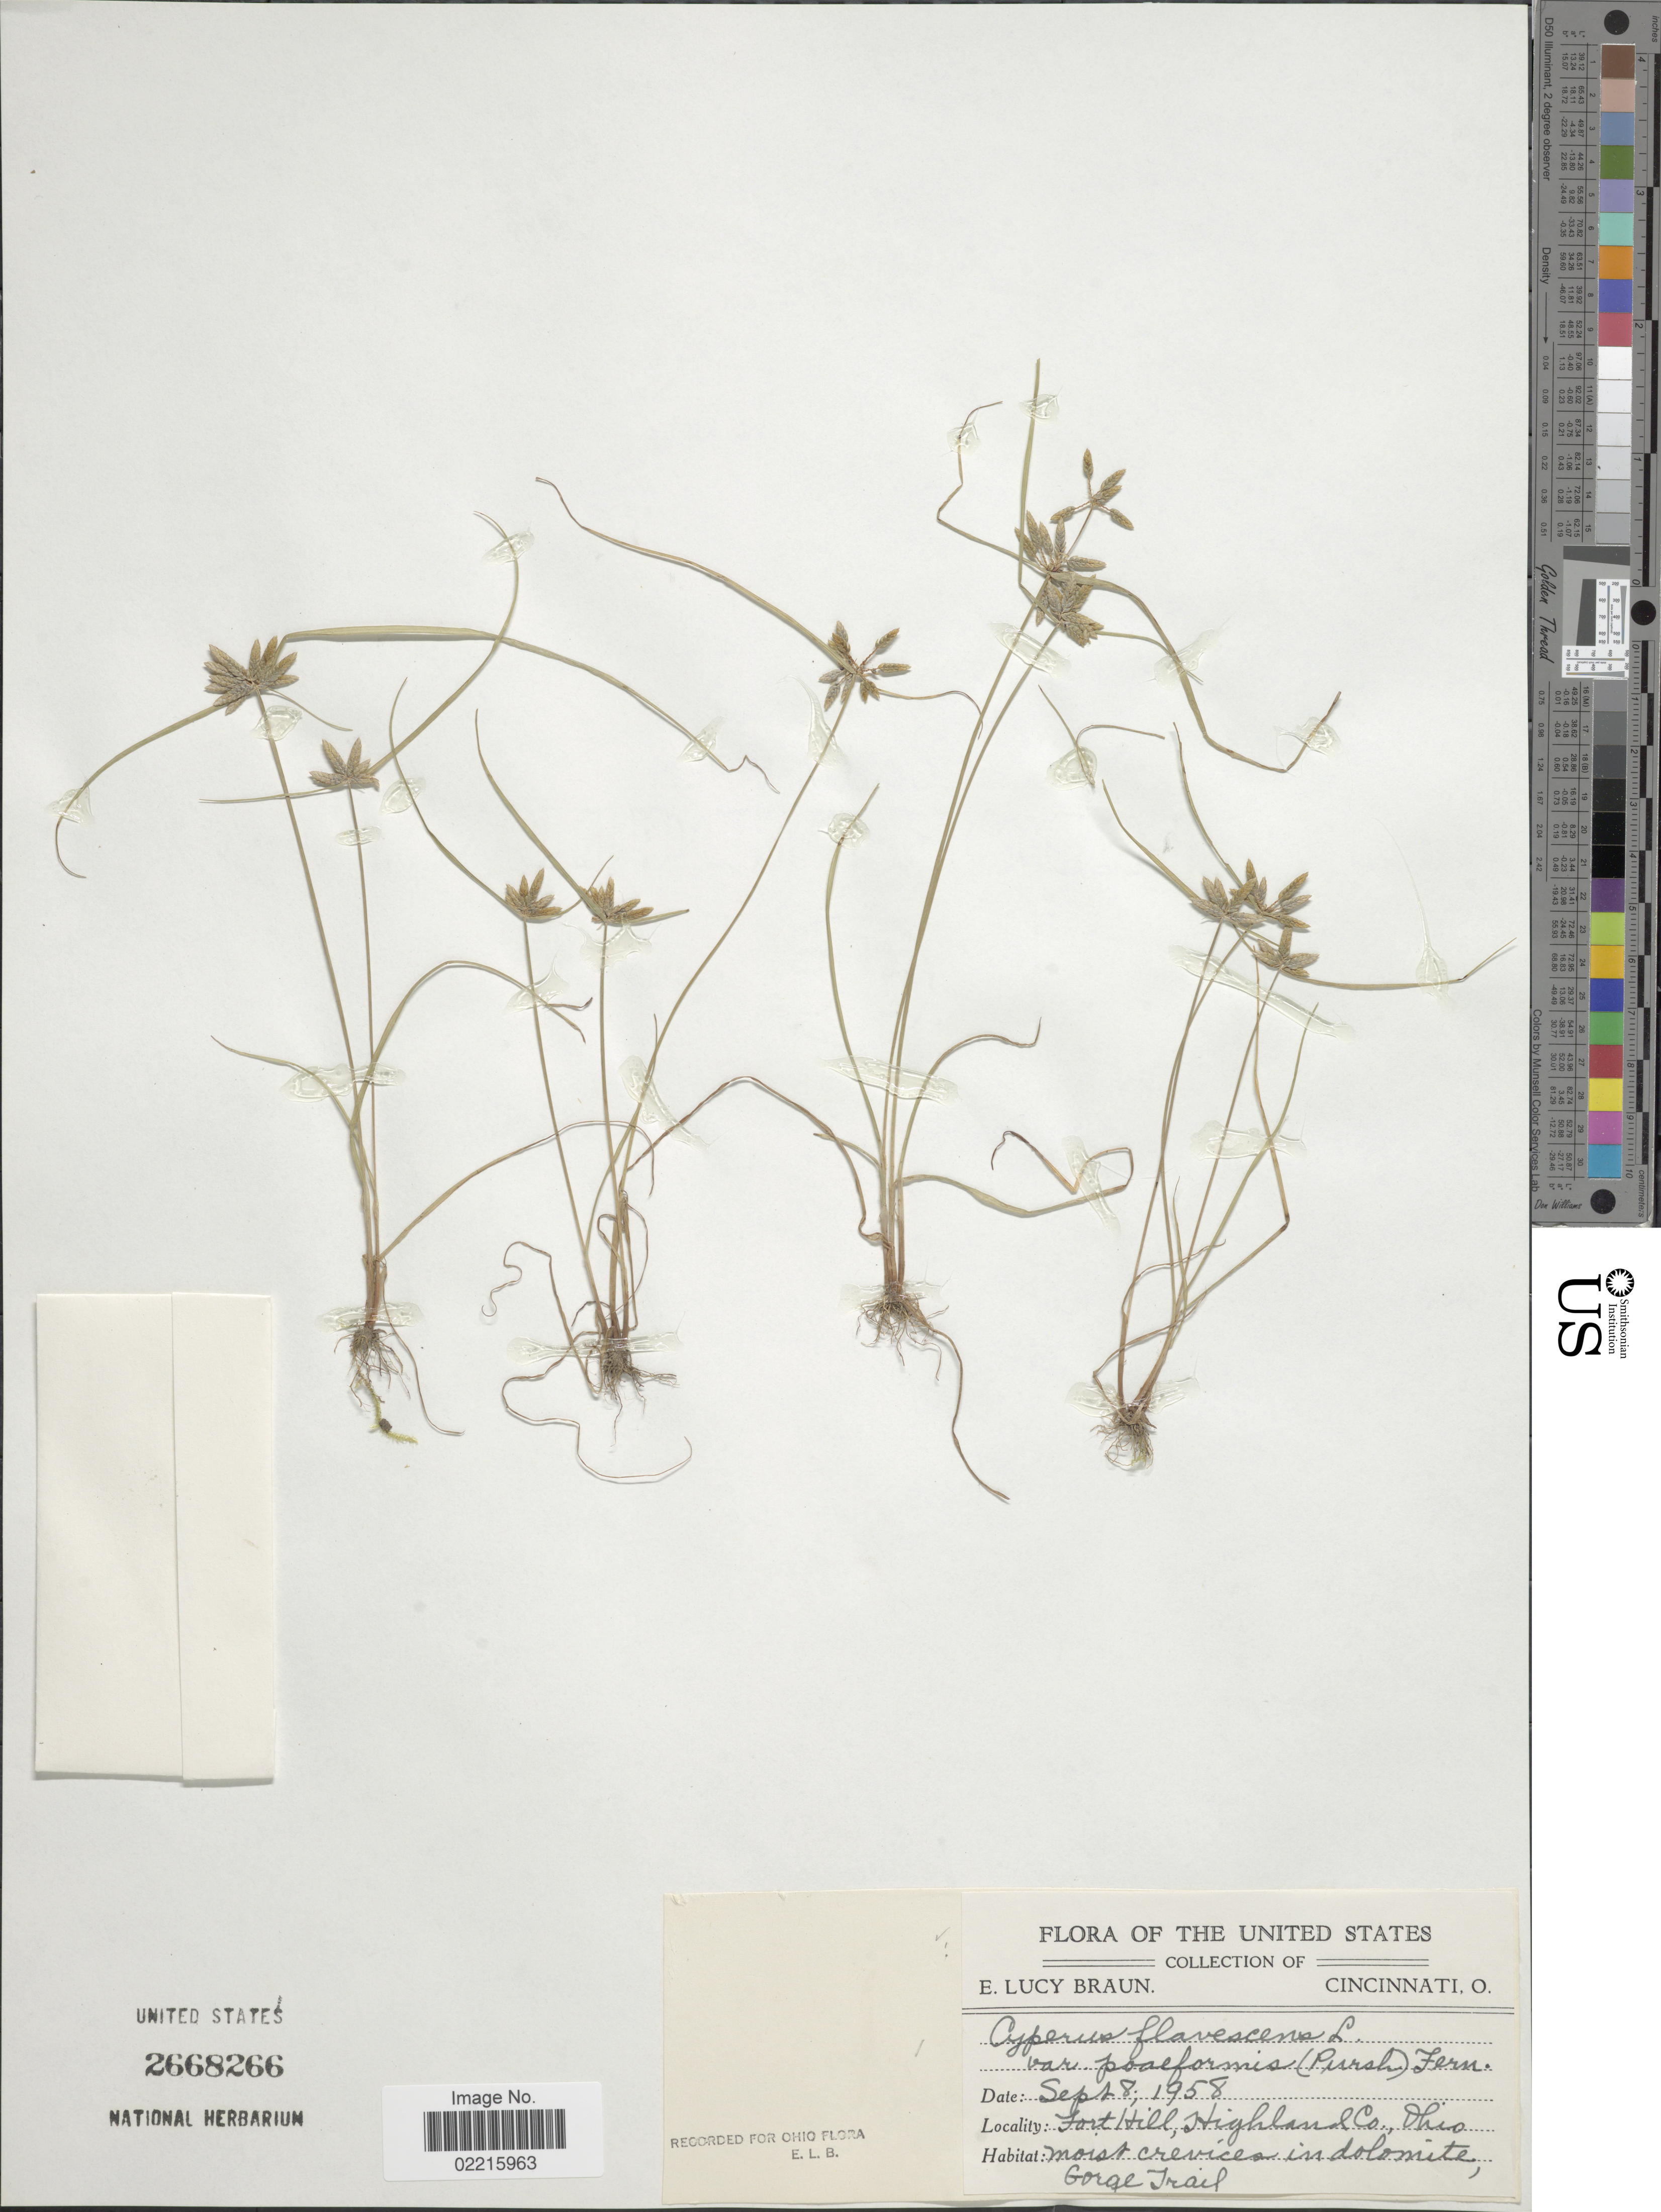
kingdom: Plantae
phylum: Tracheophyta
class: Liliopsida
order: Poales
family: Cyperaceae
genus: Cyperus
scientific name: Cyperus flavescens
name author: L.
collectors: E. L. Braun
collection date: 1958-09-08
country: United States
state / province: Ohio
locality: Fort Hill, Highland Co. Moist crevices in dolomite, Gorge Trail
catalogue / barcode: US 2668266